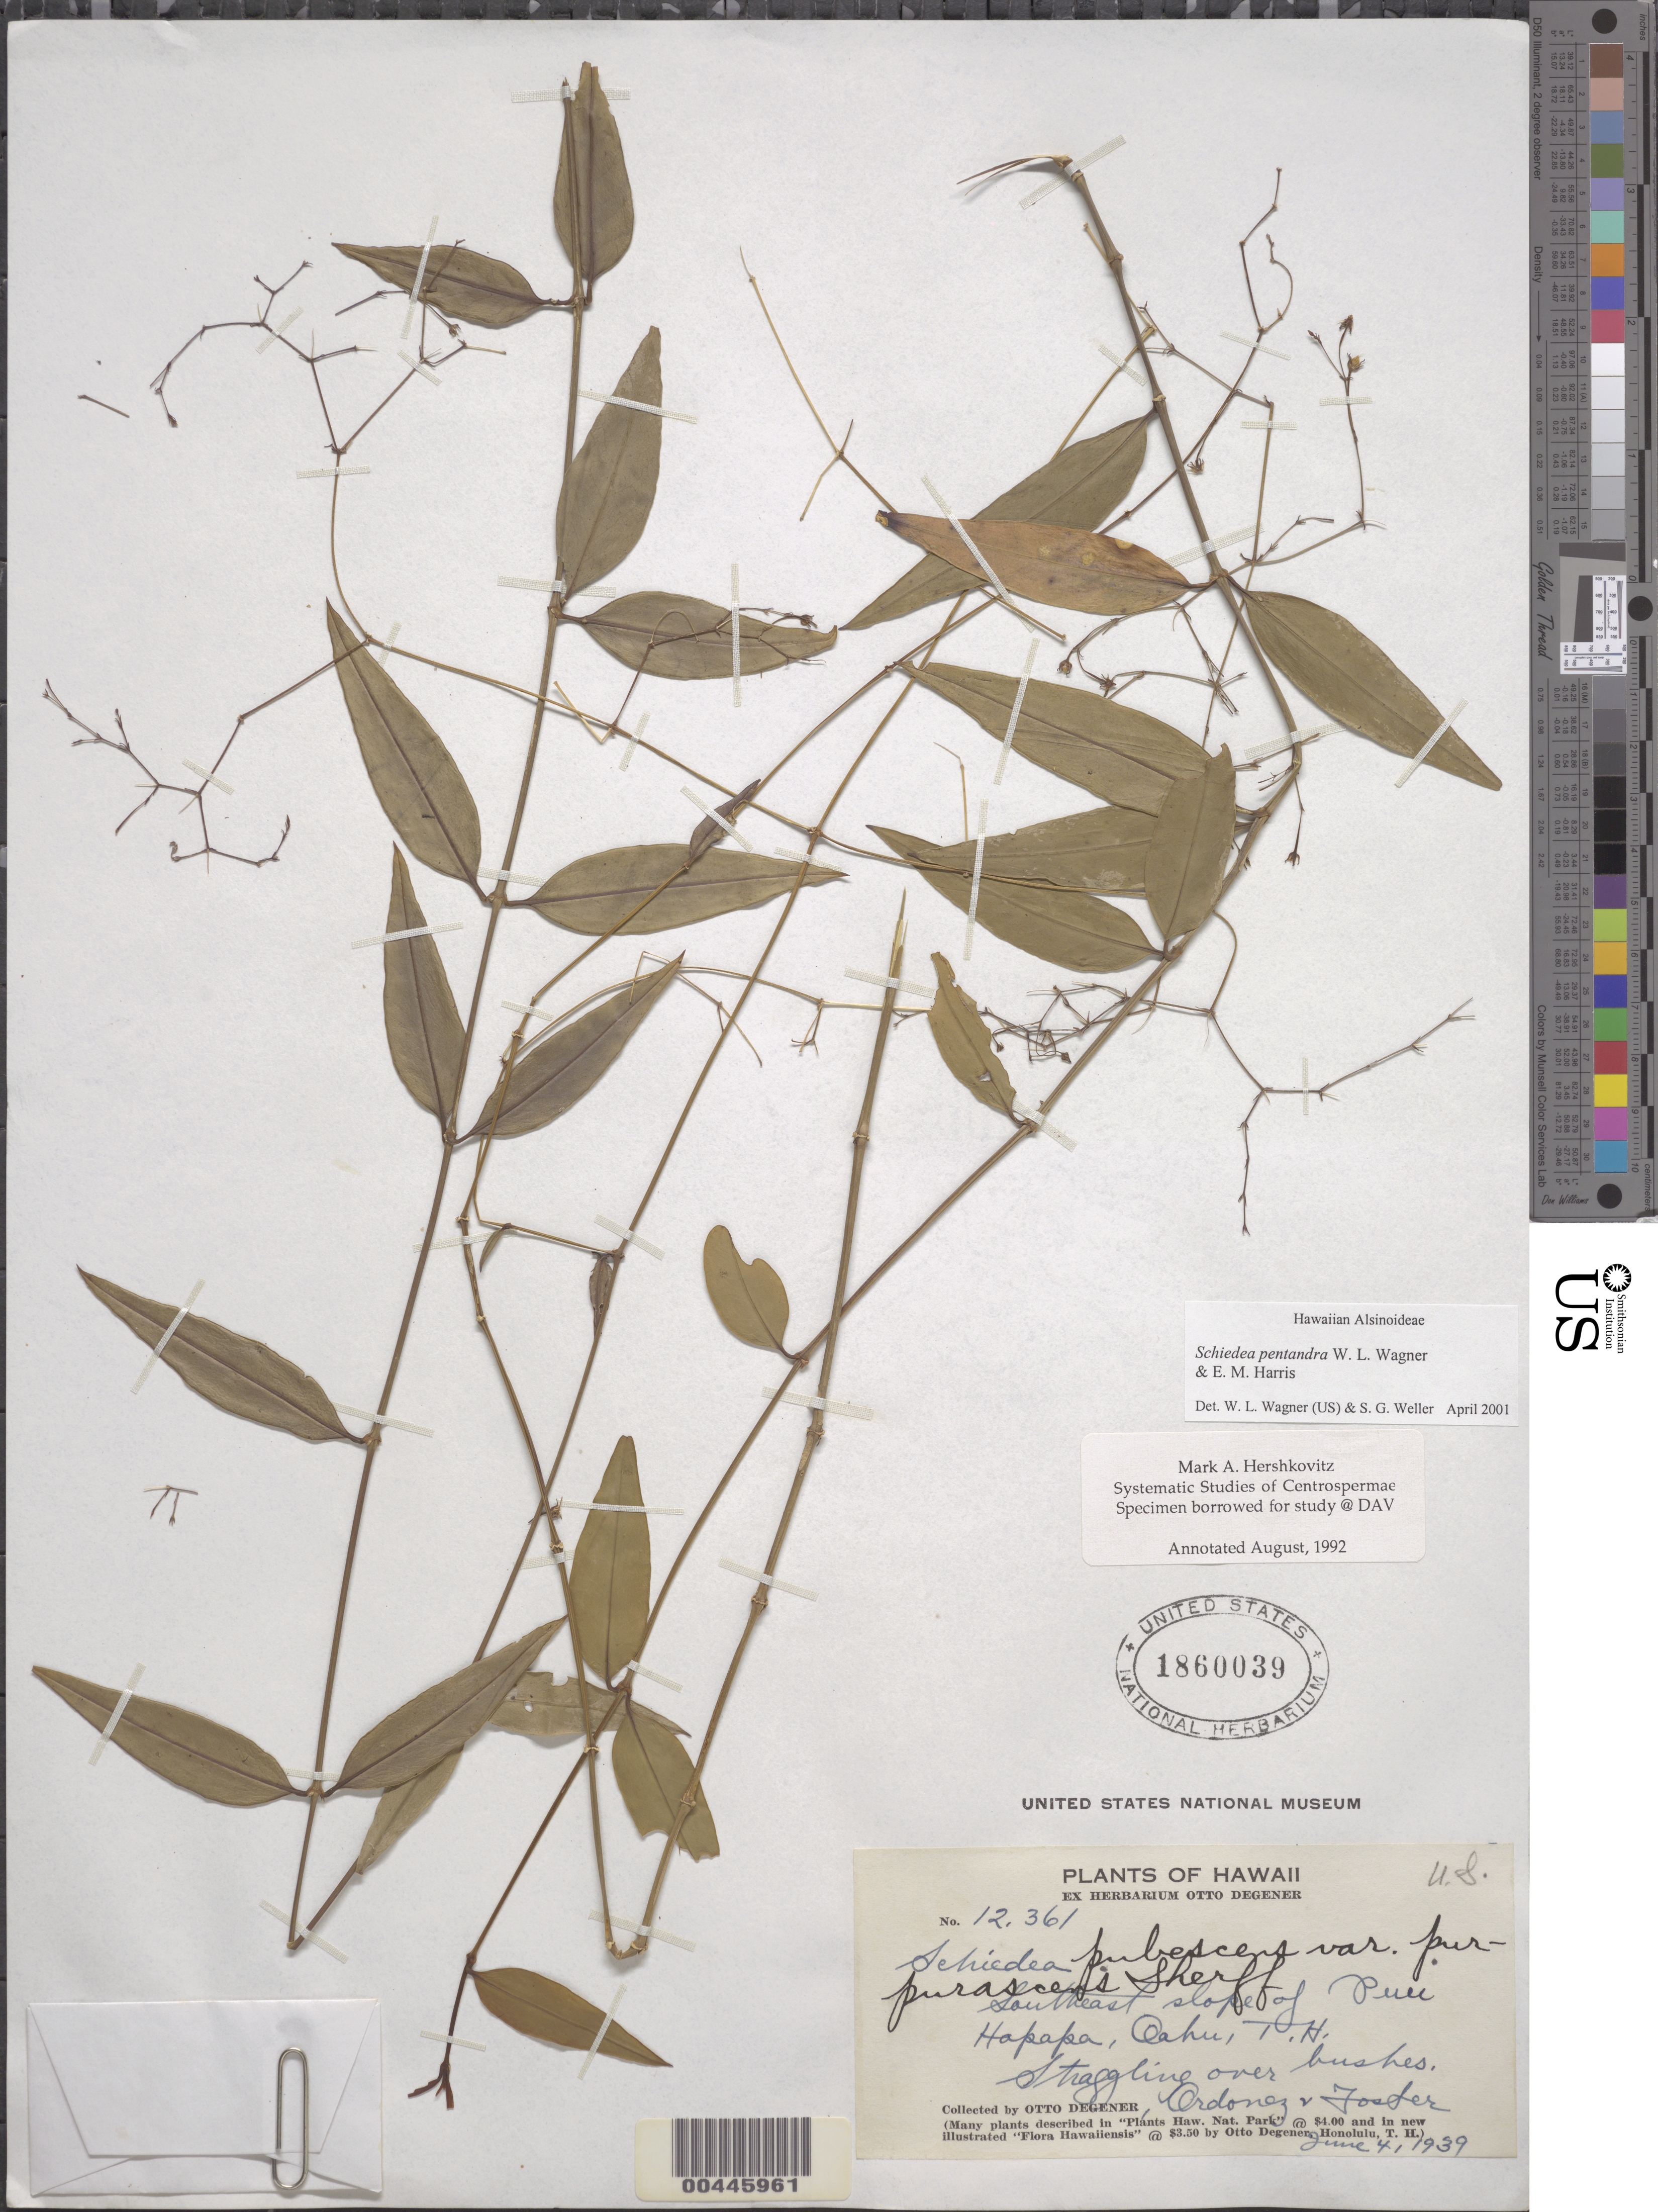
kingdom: Plantae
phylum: Tracheophyta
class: Magnoliopsida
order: Caryophyllales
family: Caryophyllaceae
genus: Schiedea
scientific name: Schiedea pentandra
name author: W.L. Wagner & E.M. Harris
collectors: O. Degener, Ordonez & R. B. Foster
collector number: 12361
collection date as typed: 4 Jun 1939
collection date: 1939-06-04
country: United States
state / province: Hawaii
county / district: Honolulu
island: Oahu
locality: SE slope of Puu Hapapa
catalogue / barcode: US 1860039